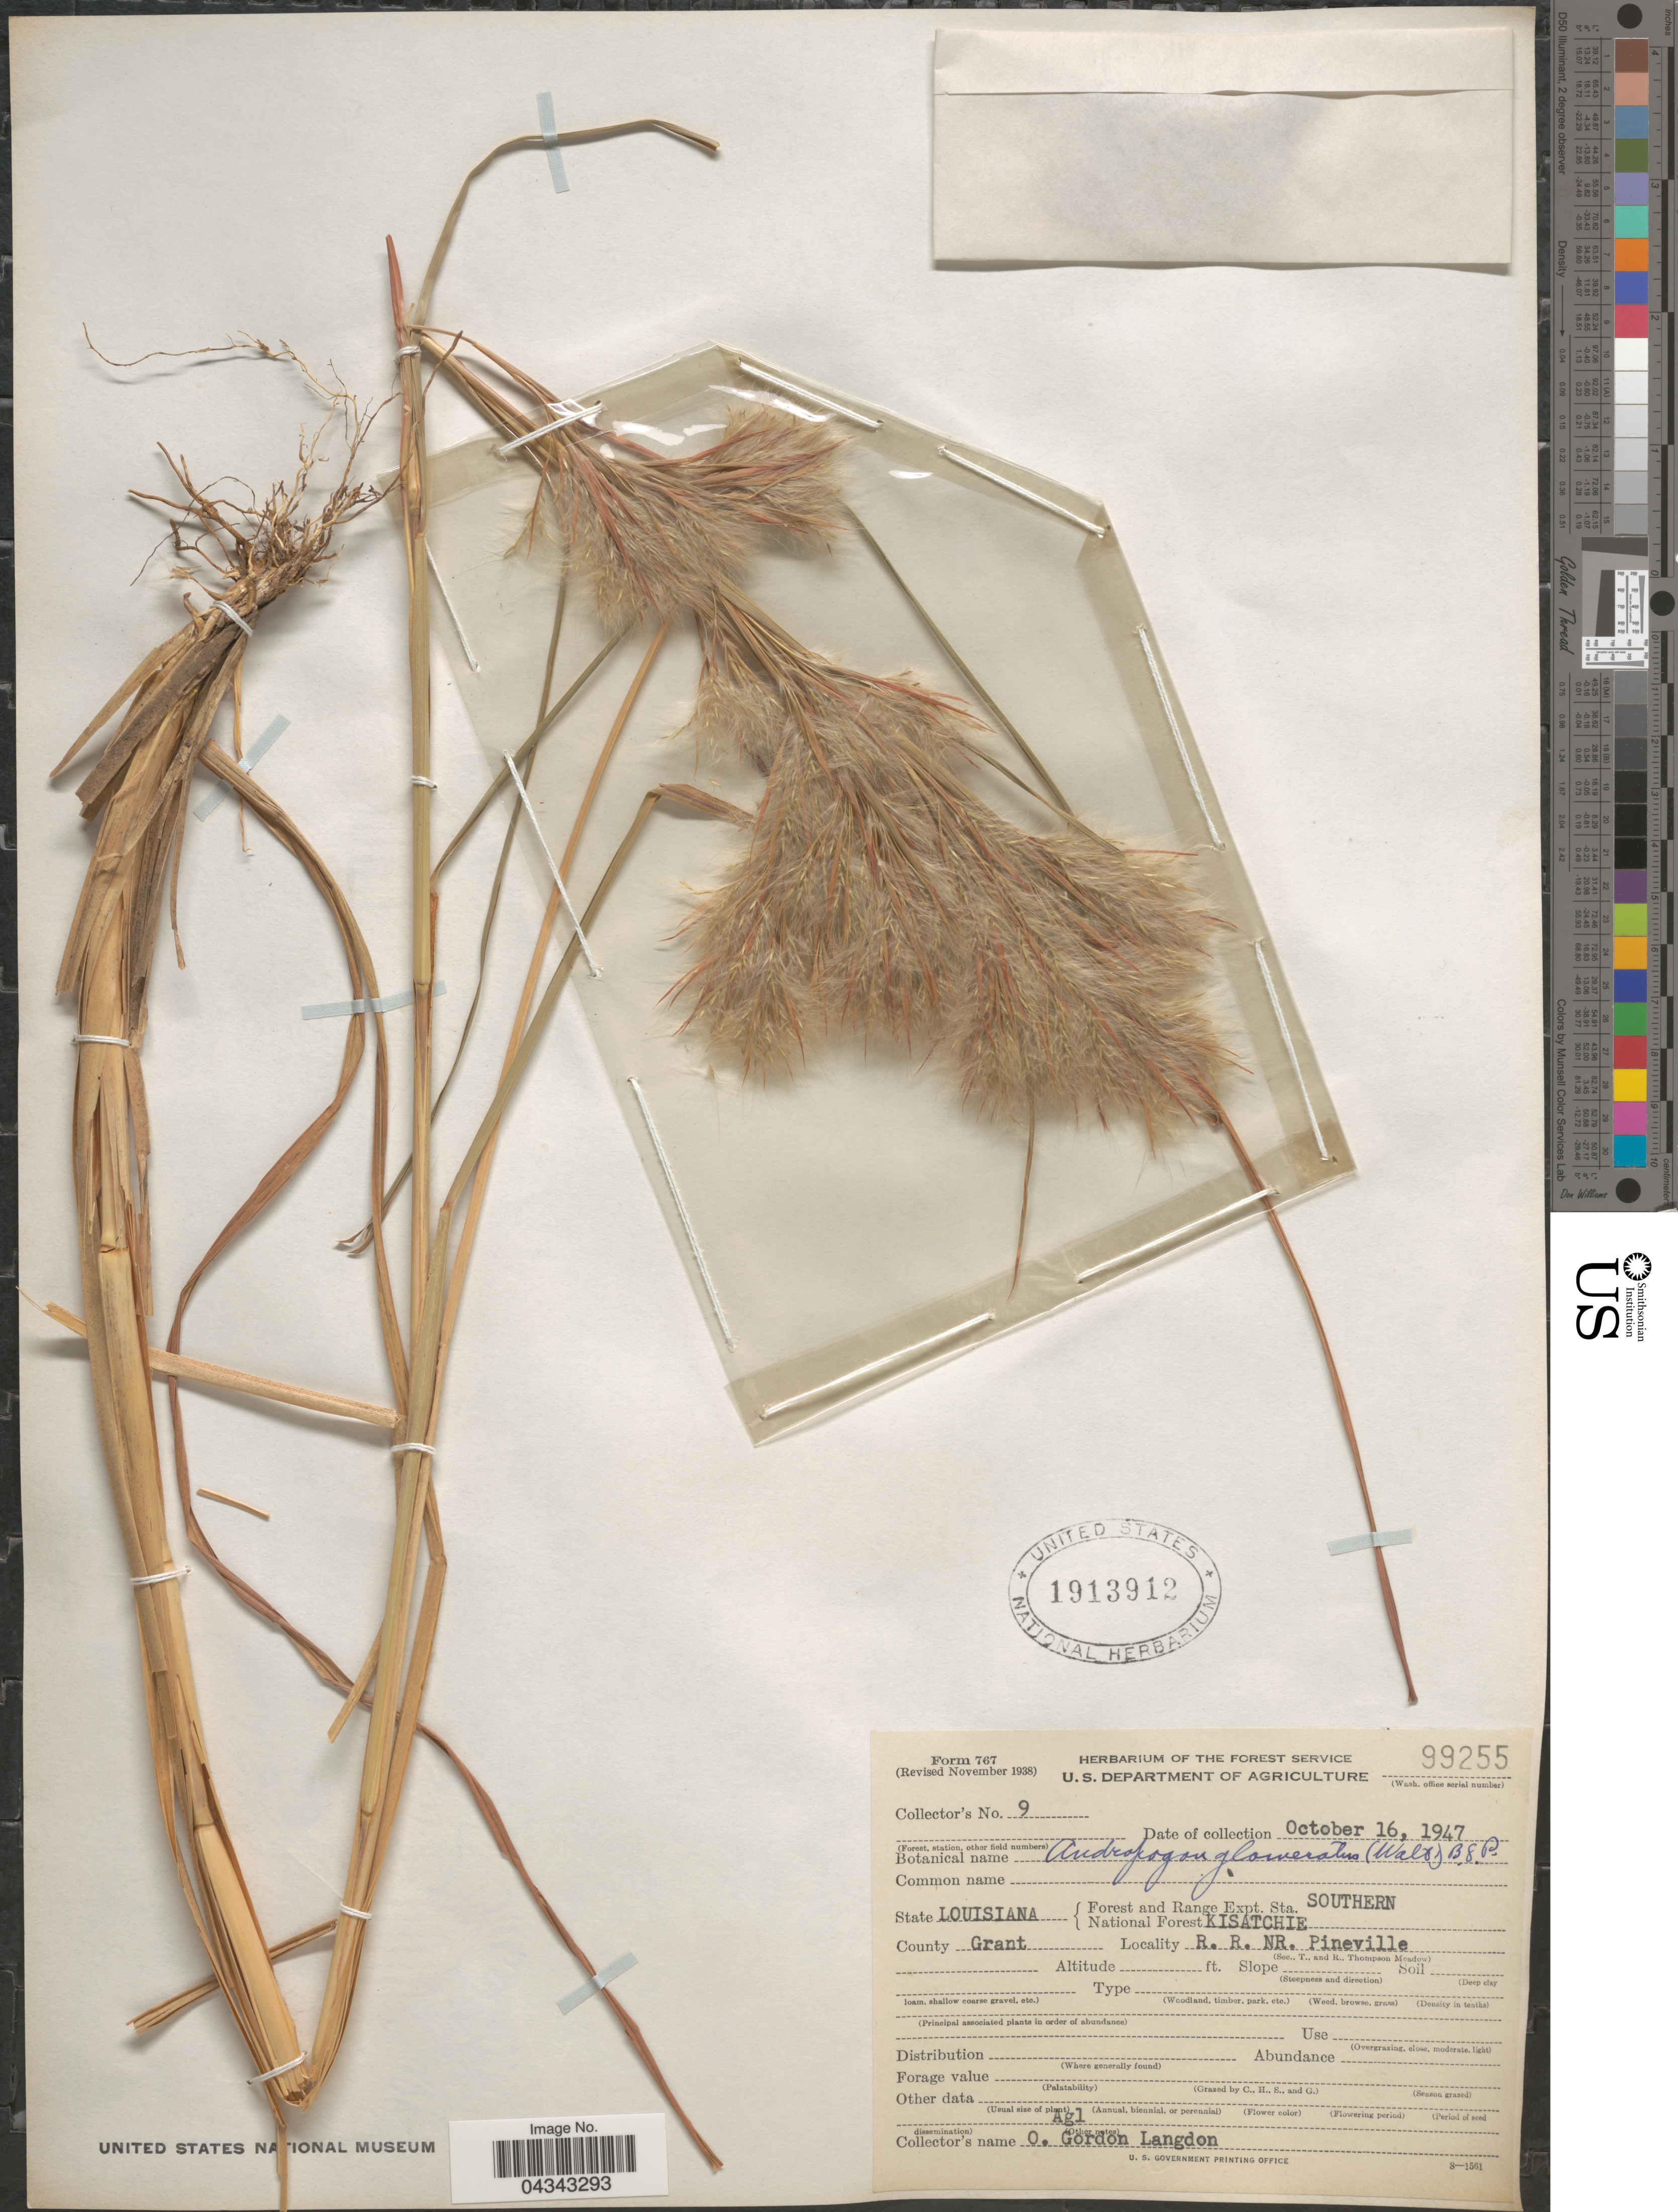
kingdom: Plantae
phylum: Tracheophyta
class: Liliopsida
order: Poales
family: Poaceae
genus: Andropogon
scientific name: Andropogon glomeratus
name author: (Walter) Britton, Stearns & Poggenb.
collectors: O. Langdon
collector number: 9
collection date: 1947-10-16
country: United States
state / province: Louisiana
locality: Forest and Range Expt. Sta. Southern National Forest Kisatche. County Grant. R. R. NR. Pineville.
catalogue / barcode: US 1913912